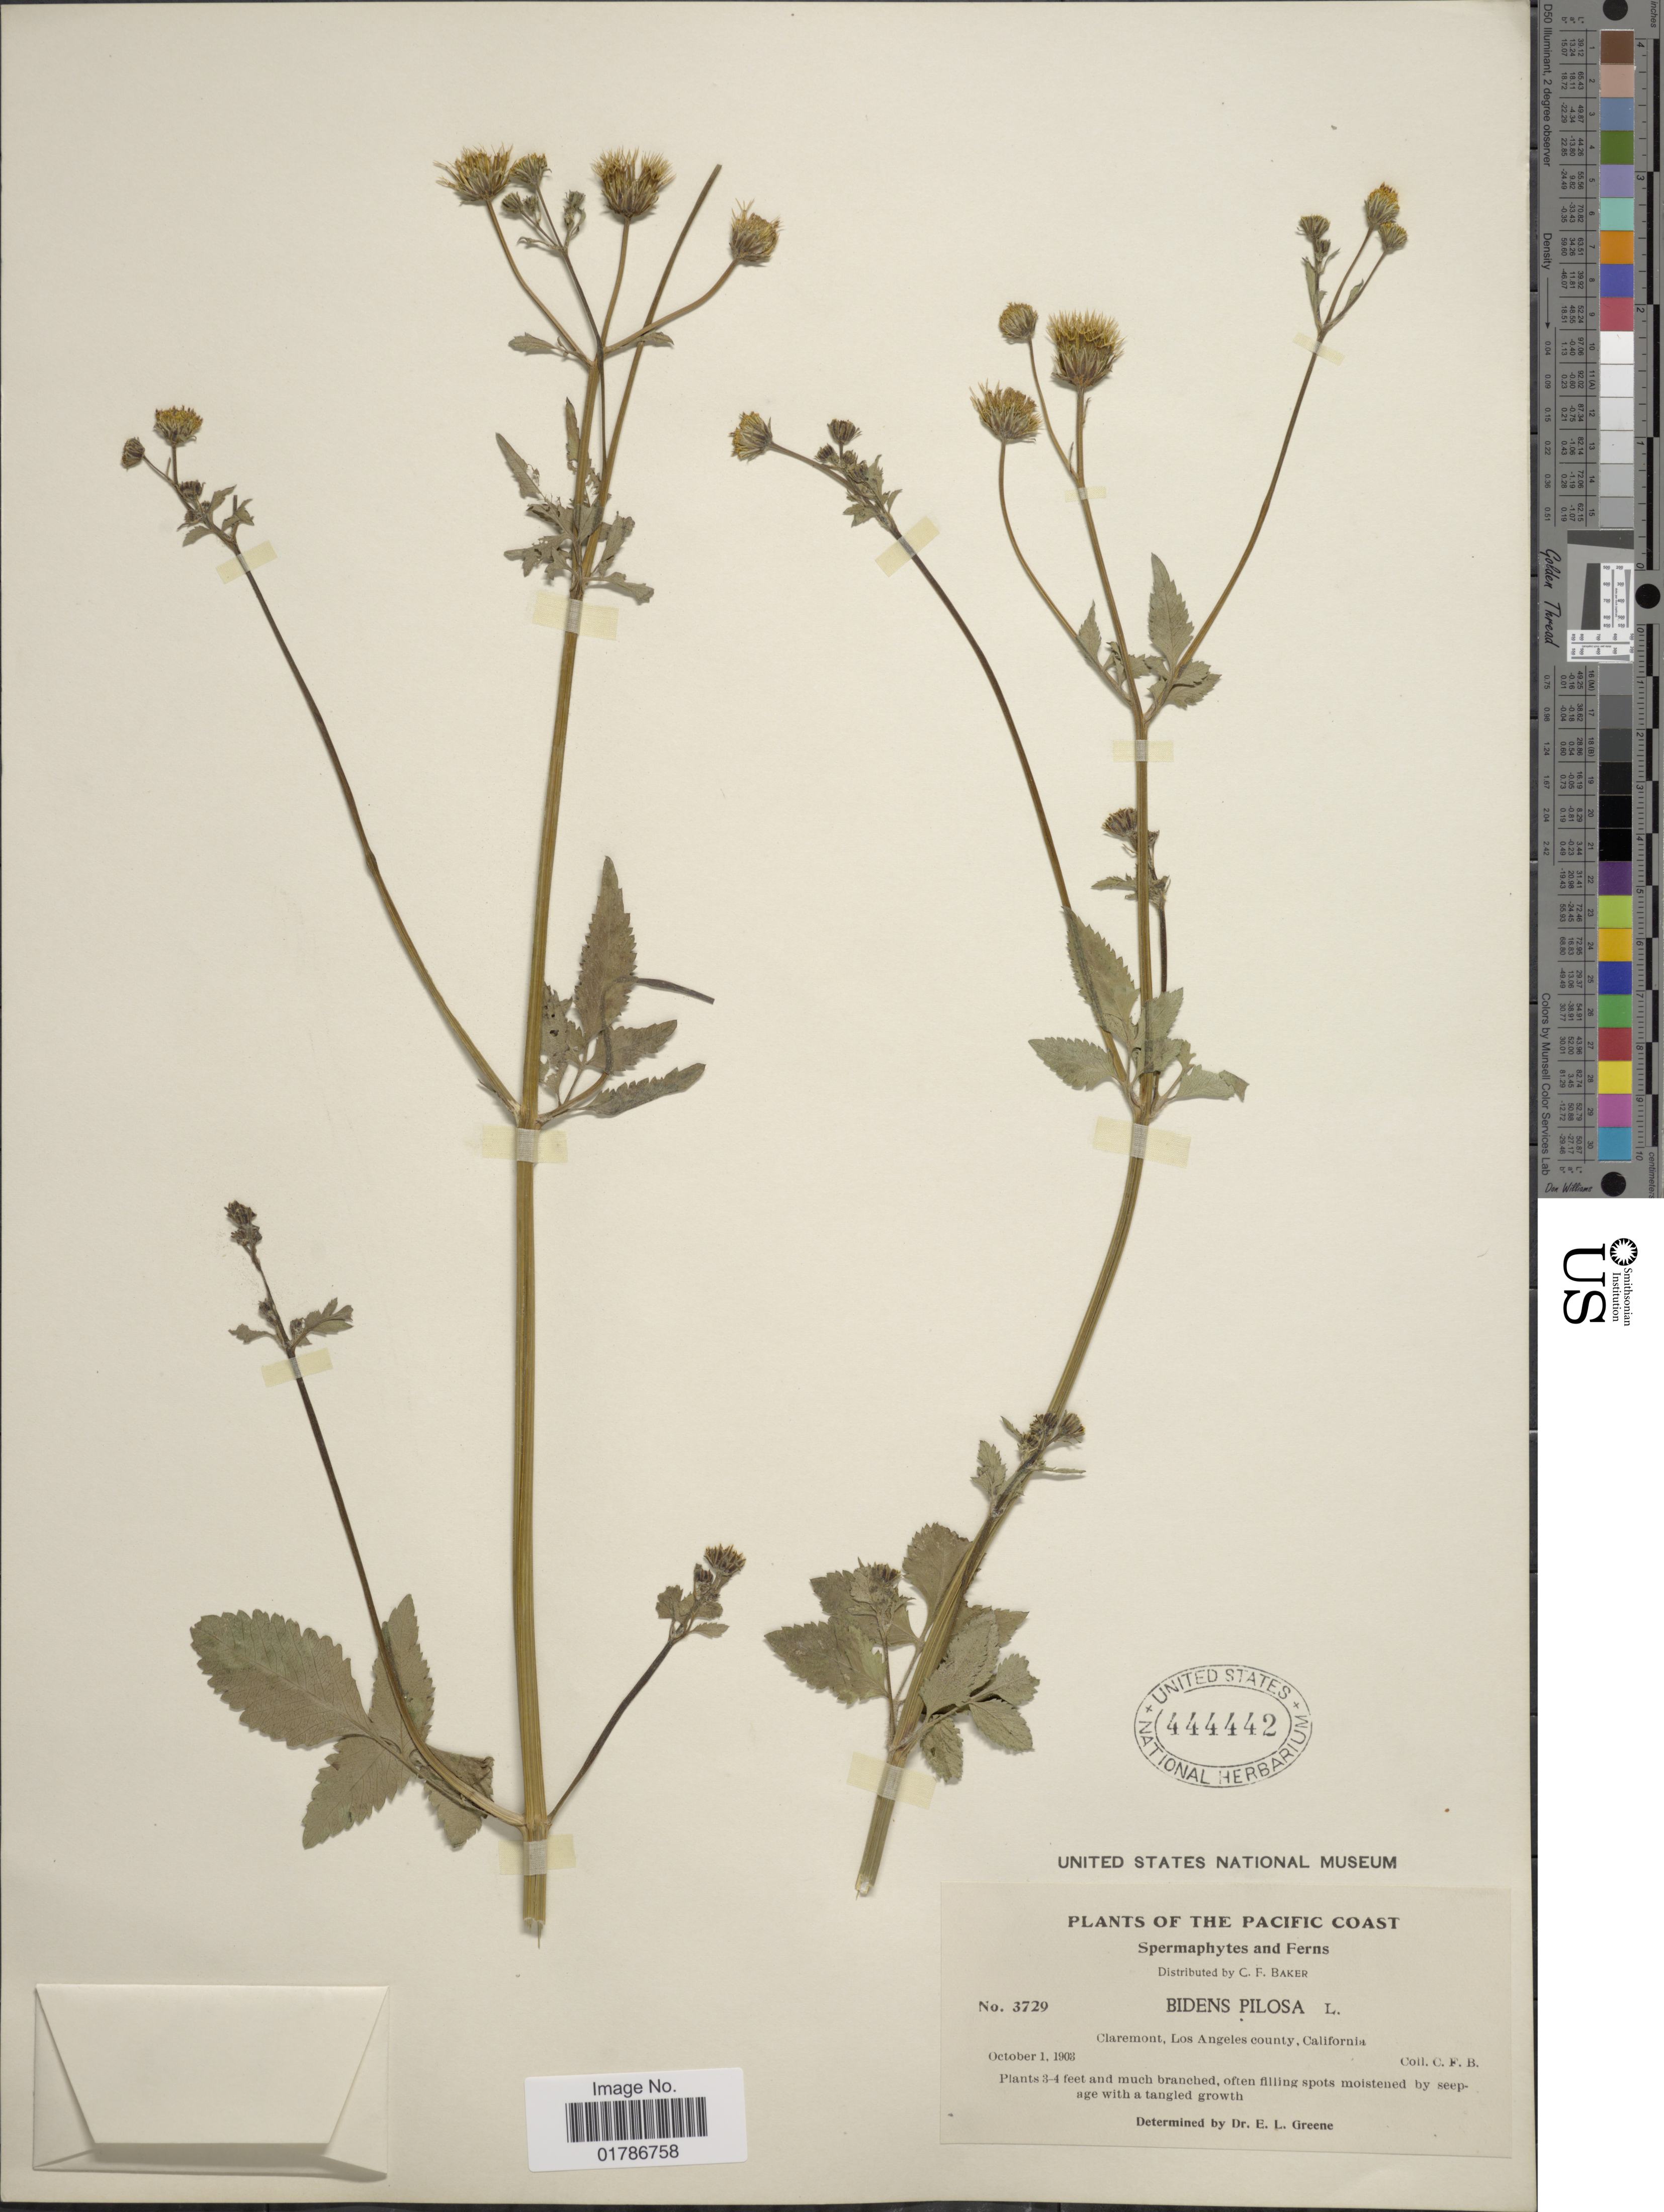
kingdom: Plantae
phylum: Tracheophyta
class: Magnoliopsida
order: Asterales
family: Asteraceae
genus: Bidens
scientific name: Bidens pilosa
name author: L.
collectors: C. F. Baker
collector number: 3729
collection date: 1903-10-01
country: United States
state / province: California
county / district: Los Angeles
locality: The Pacific Coast, Claremont, Los Angeles county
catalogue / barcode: US 444442